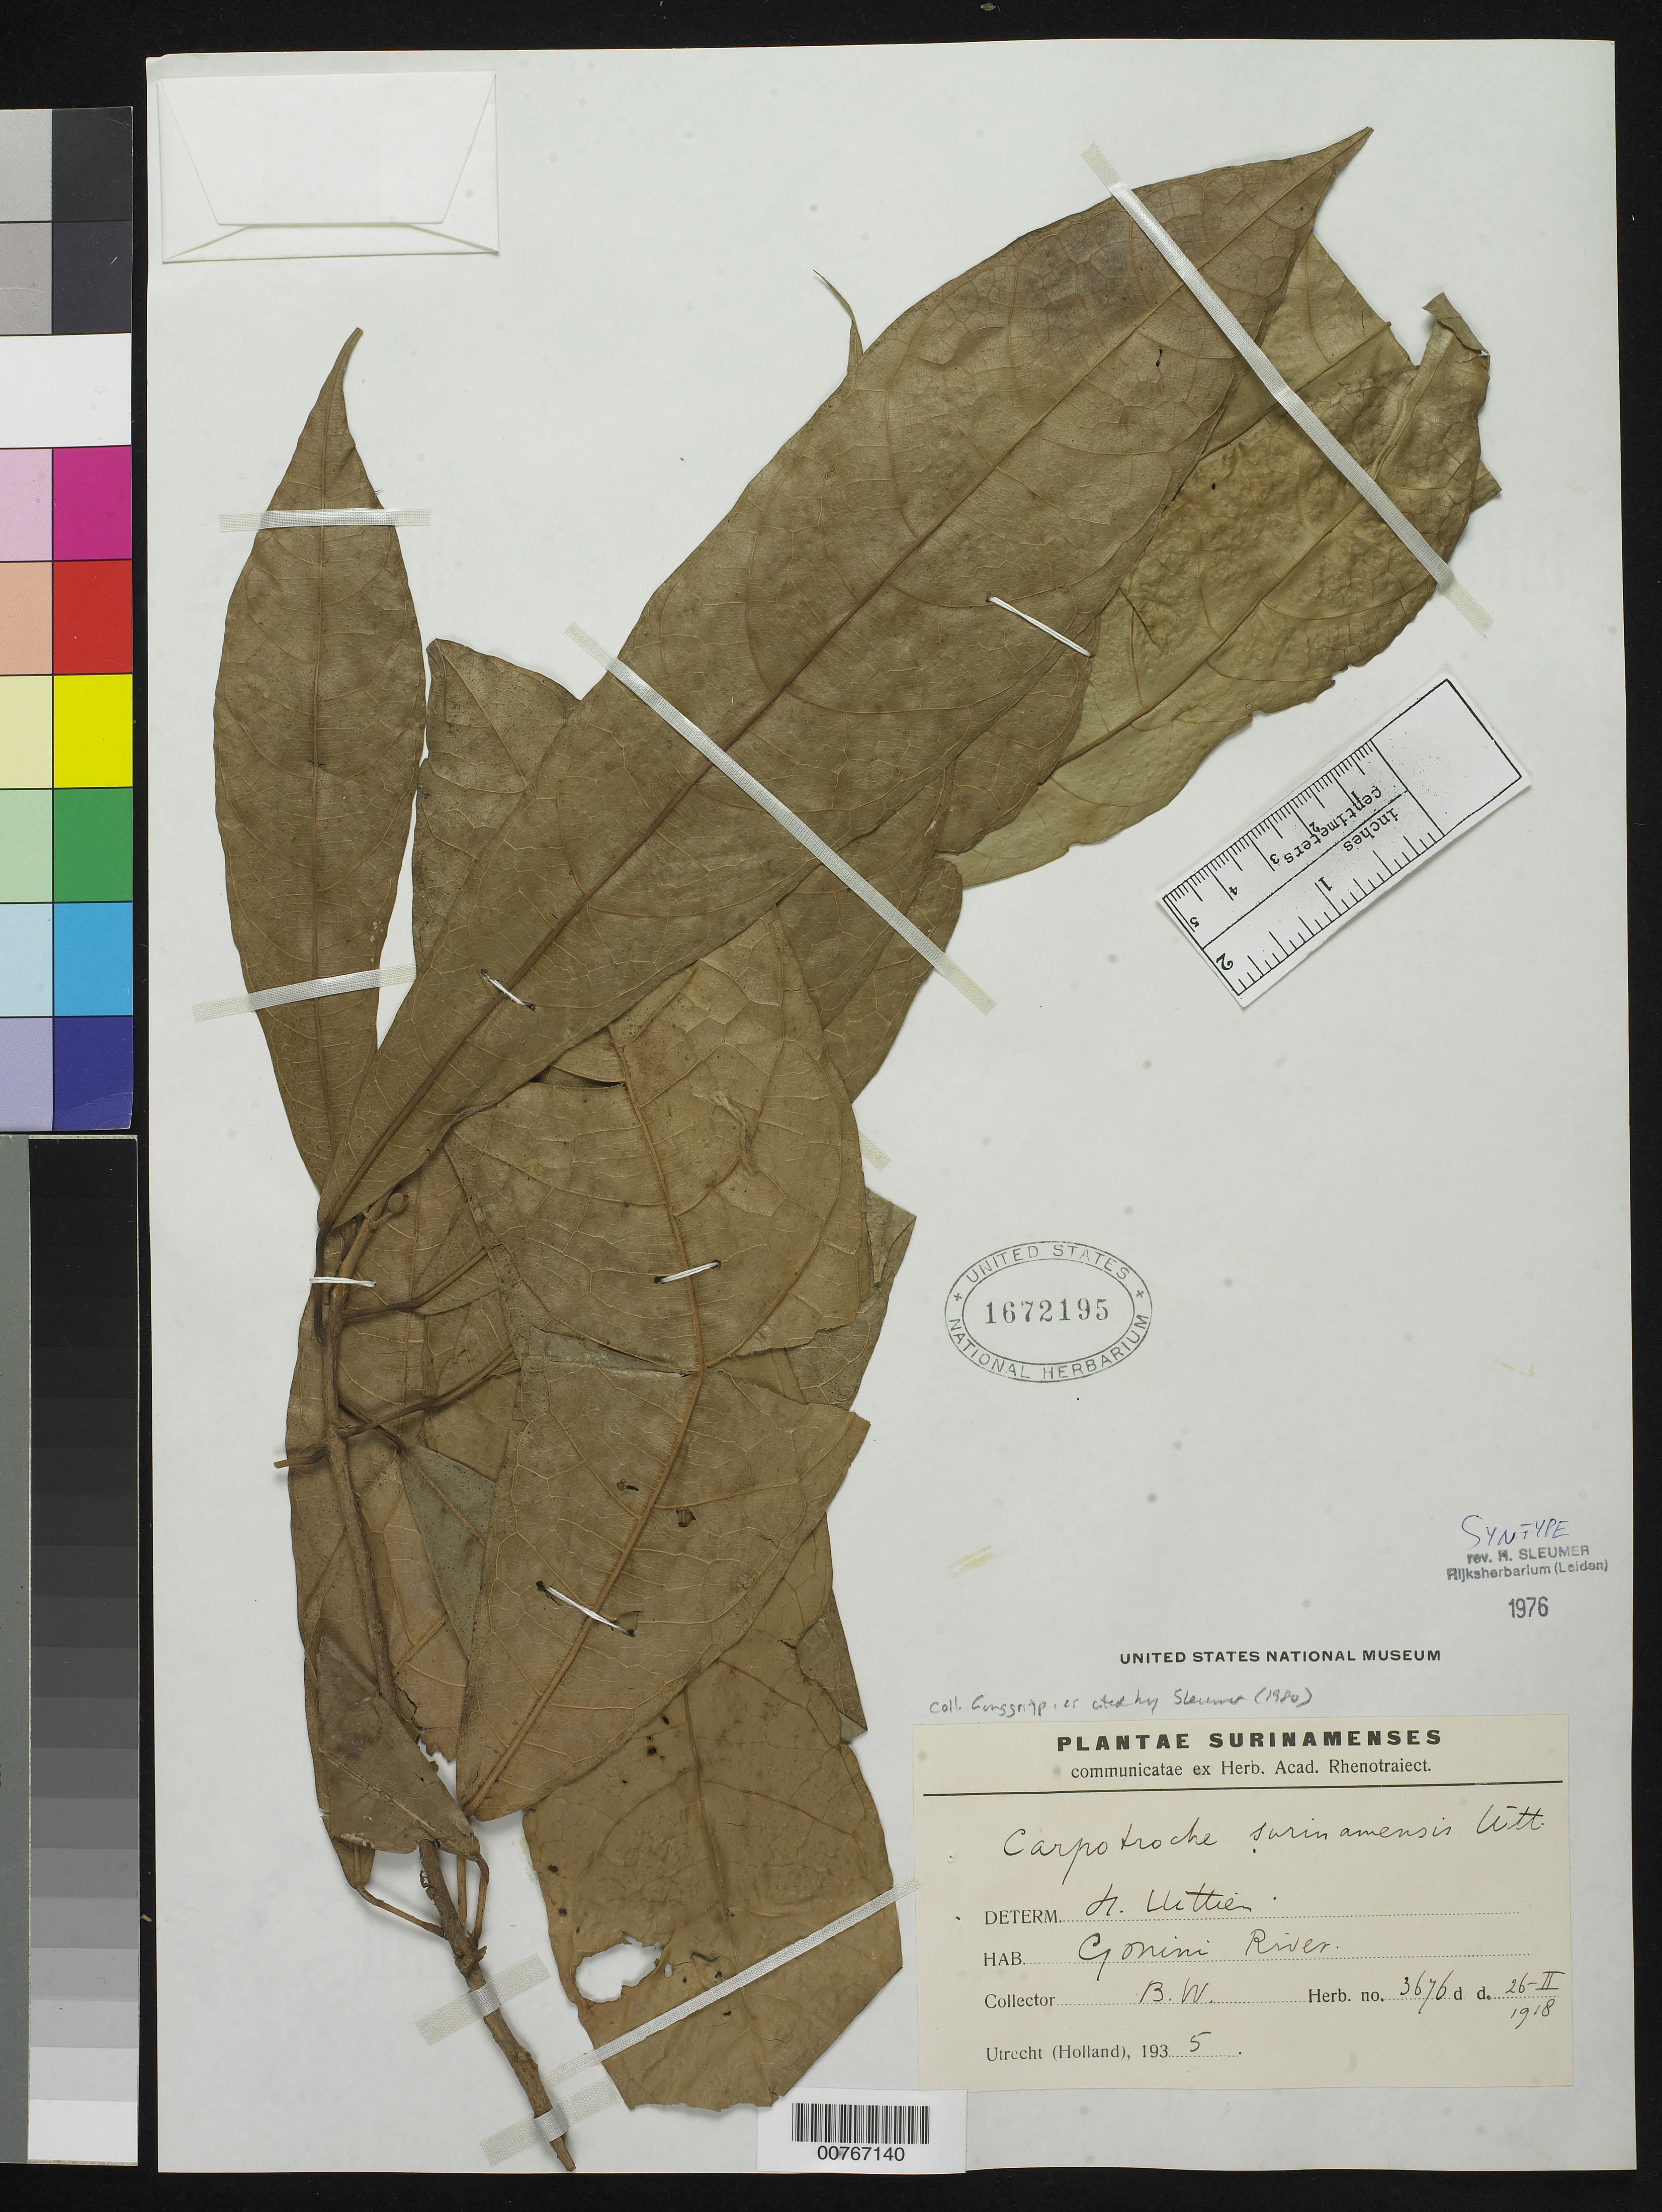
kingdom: Plantae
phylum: Tracheophyta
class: Magnoliopsida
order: Malpighiales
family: Achariaceae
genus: Carpotroche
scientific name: Carpotroche surinamensis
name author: Uittien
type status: Isosyntype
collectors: L. Gonggrijp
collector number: B.W. 3676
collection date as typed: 26 Feb 1918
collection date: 1918-02-26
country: Suriname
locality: Gonini River.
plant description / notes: Cited 1980 by H.O. Sleumer, Fl. Neotrop. 22: 42 (where lectotype is cited as Kappler Pl. Surin. 1805).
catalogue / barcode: US 1672195